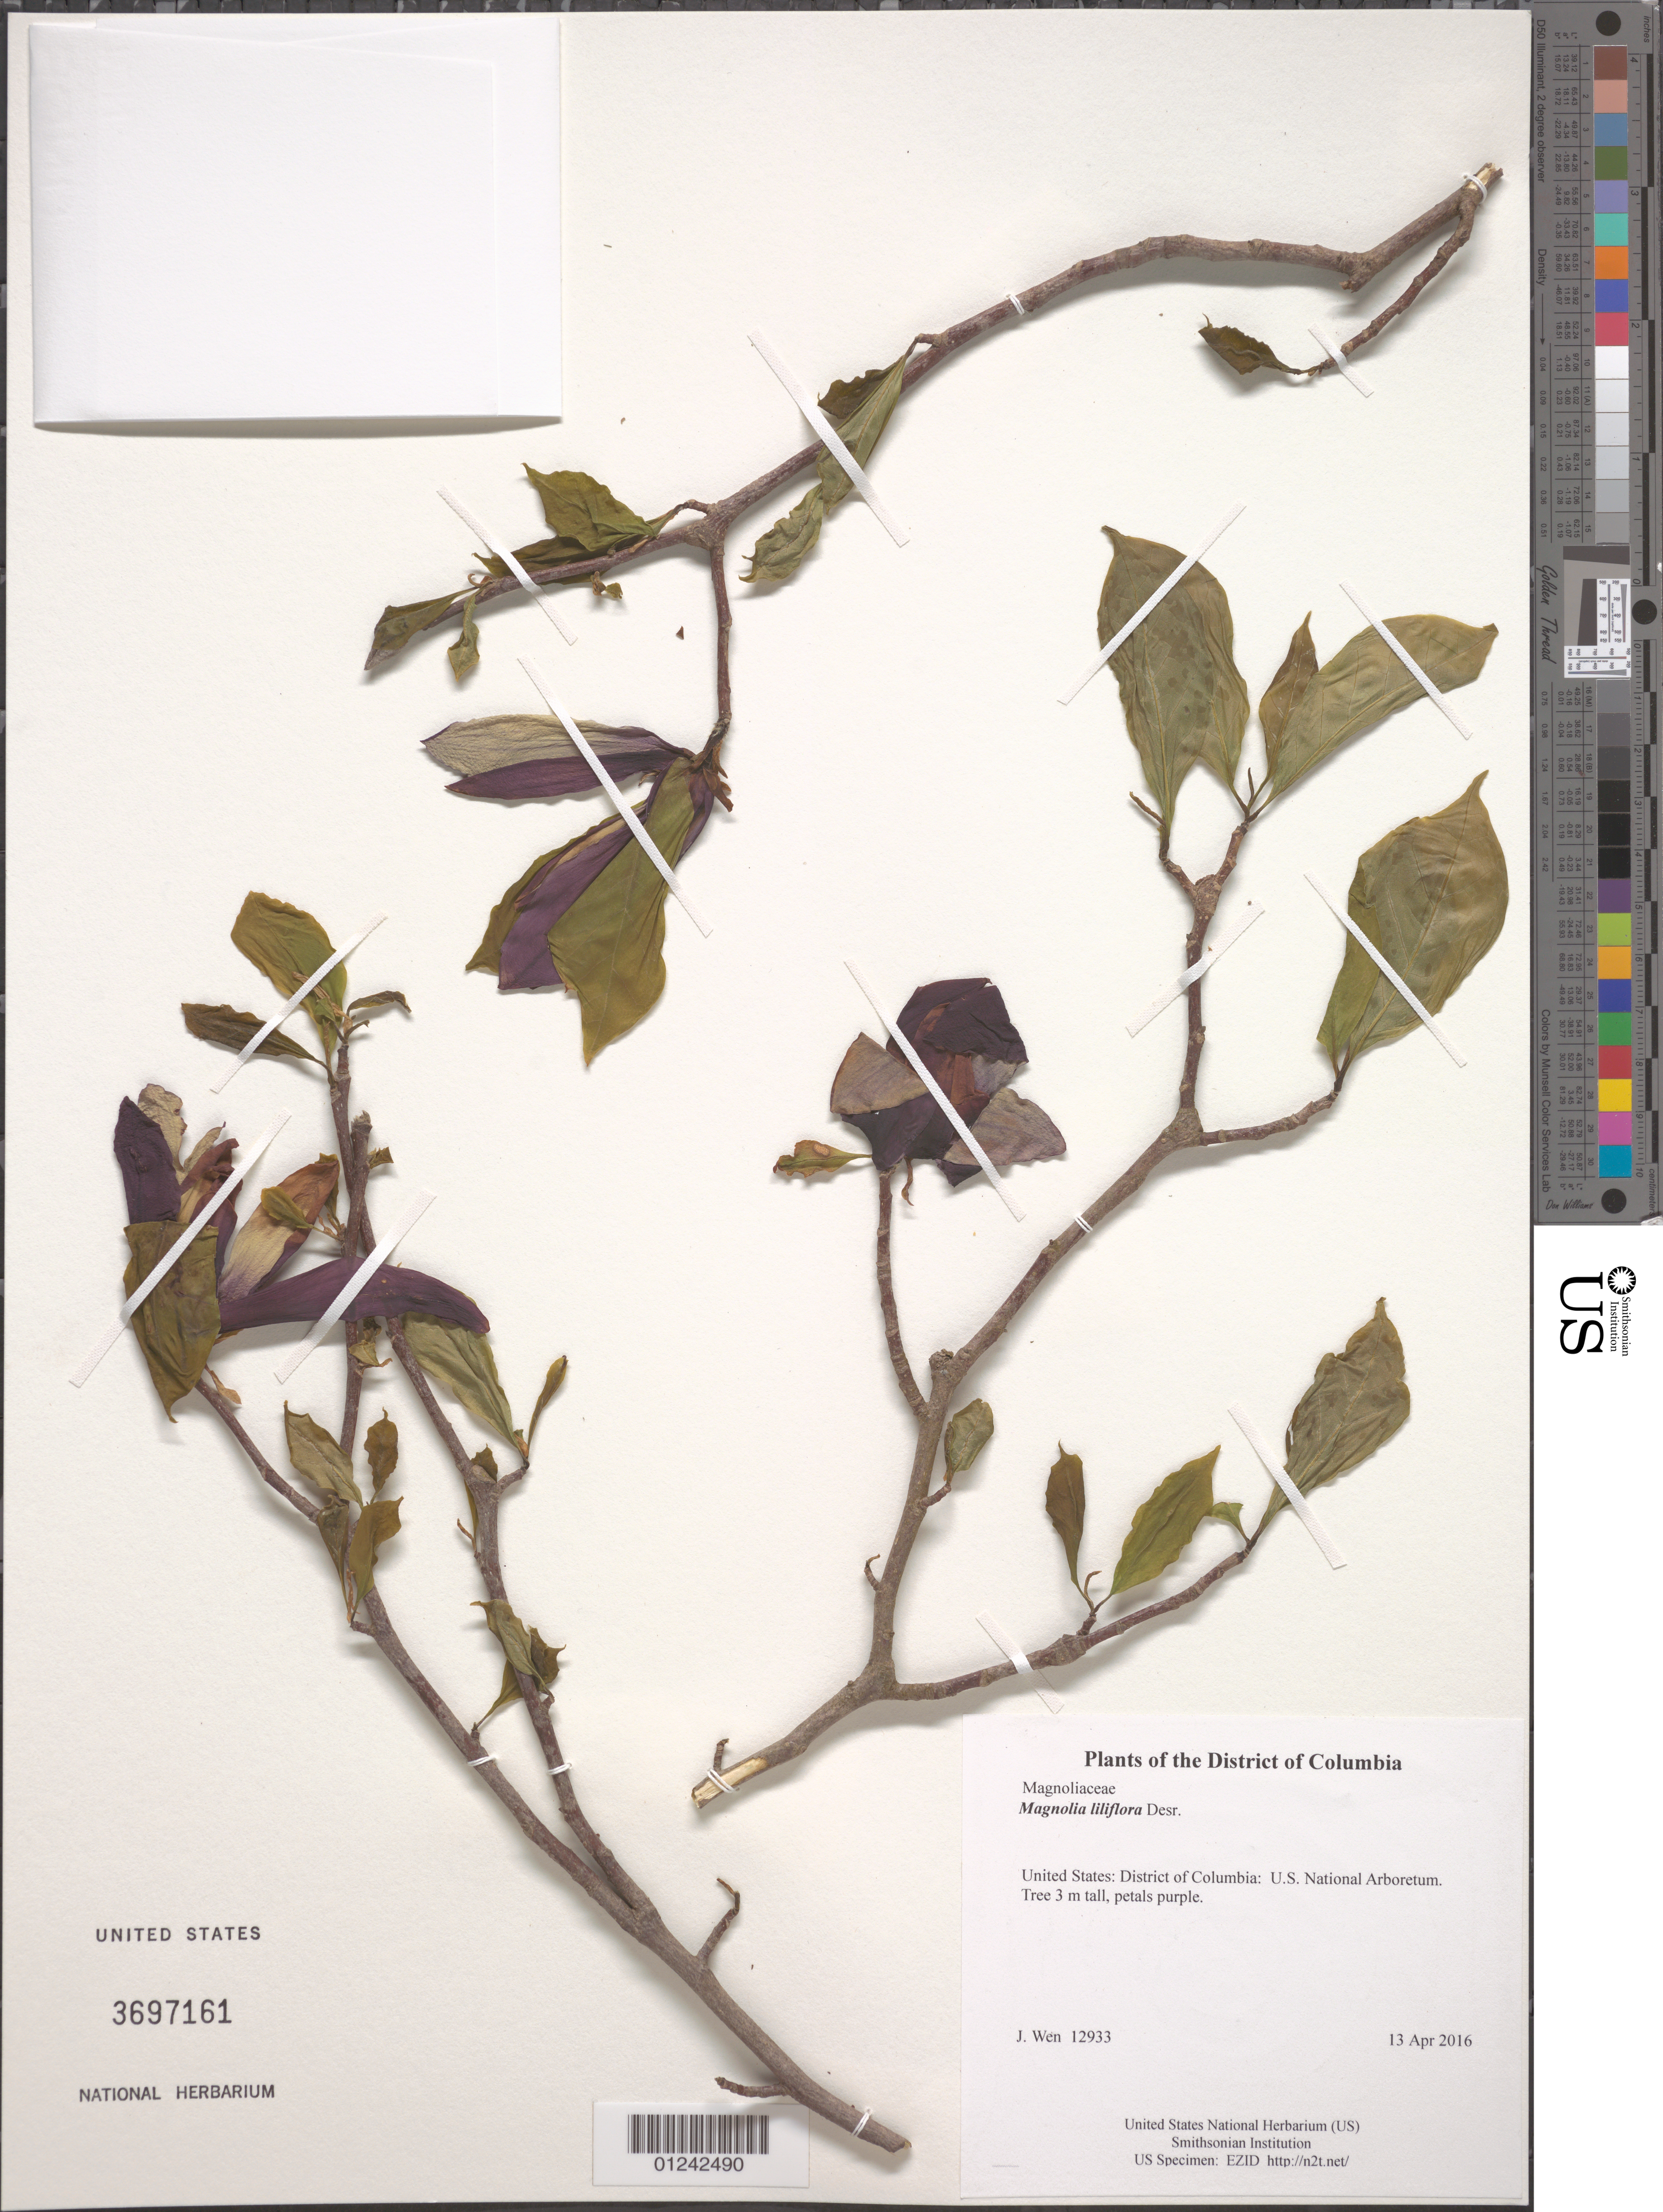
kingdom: Plantae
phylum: Tracheophyta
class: Magnoliopsida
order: Magnoliales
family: Magnoliaceae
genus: Magnolia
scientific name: Magnolia liliiflora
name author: Desr.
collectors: J. Wen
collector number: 12933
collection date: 2016-04-13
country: United States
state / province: District of Columbia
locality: U.S. National Arboretum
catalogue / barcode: US 3697161